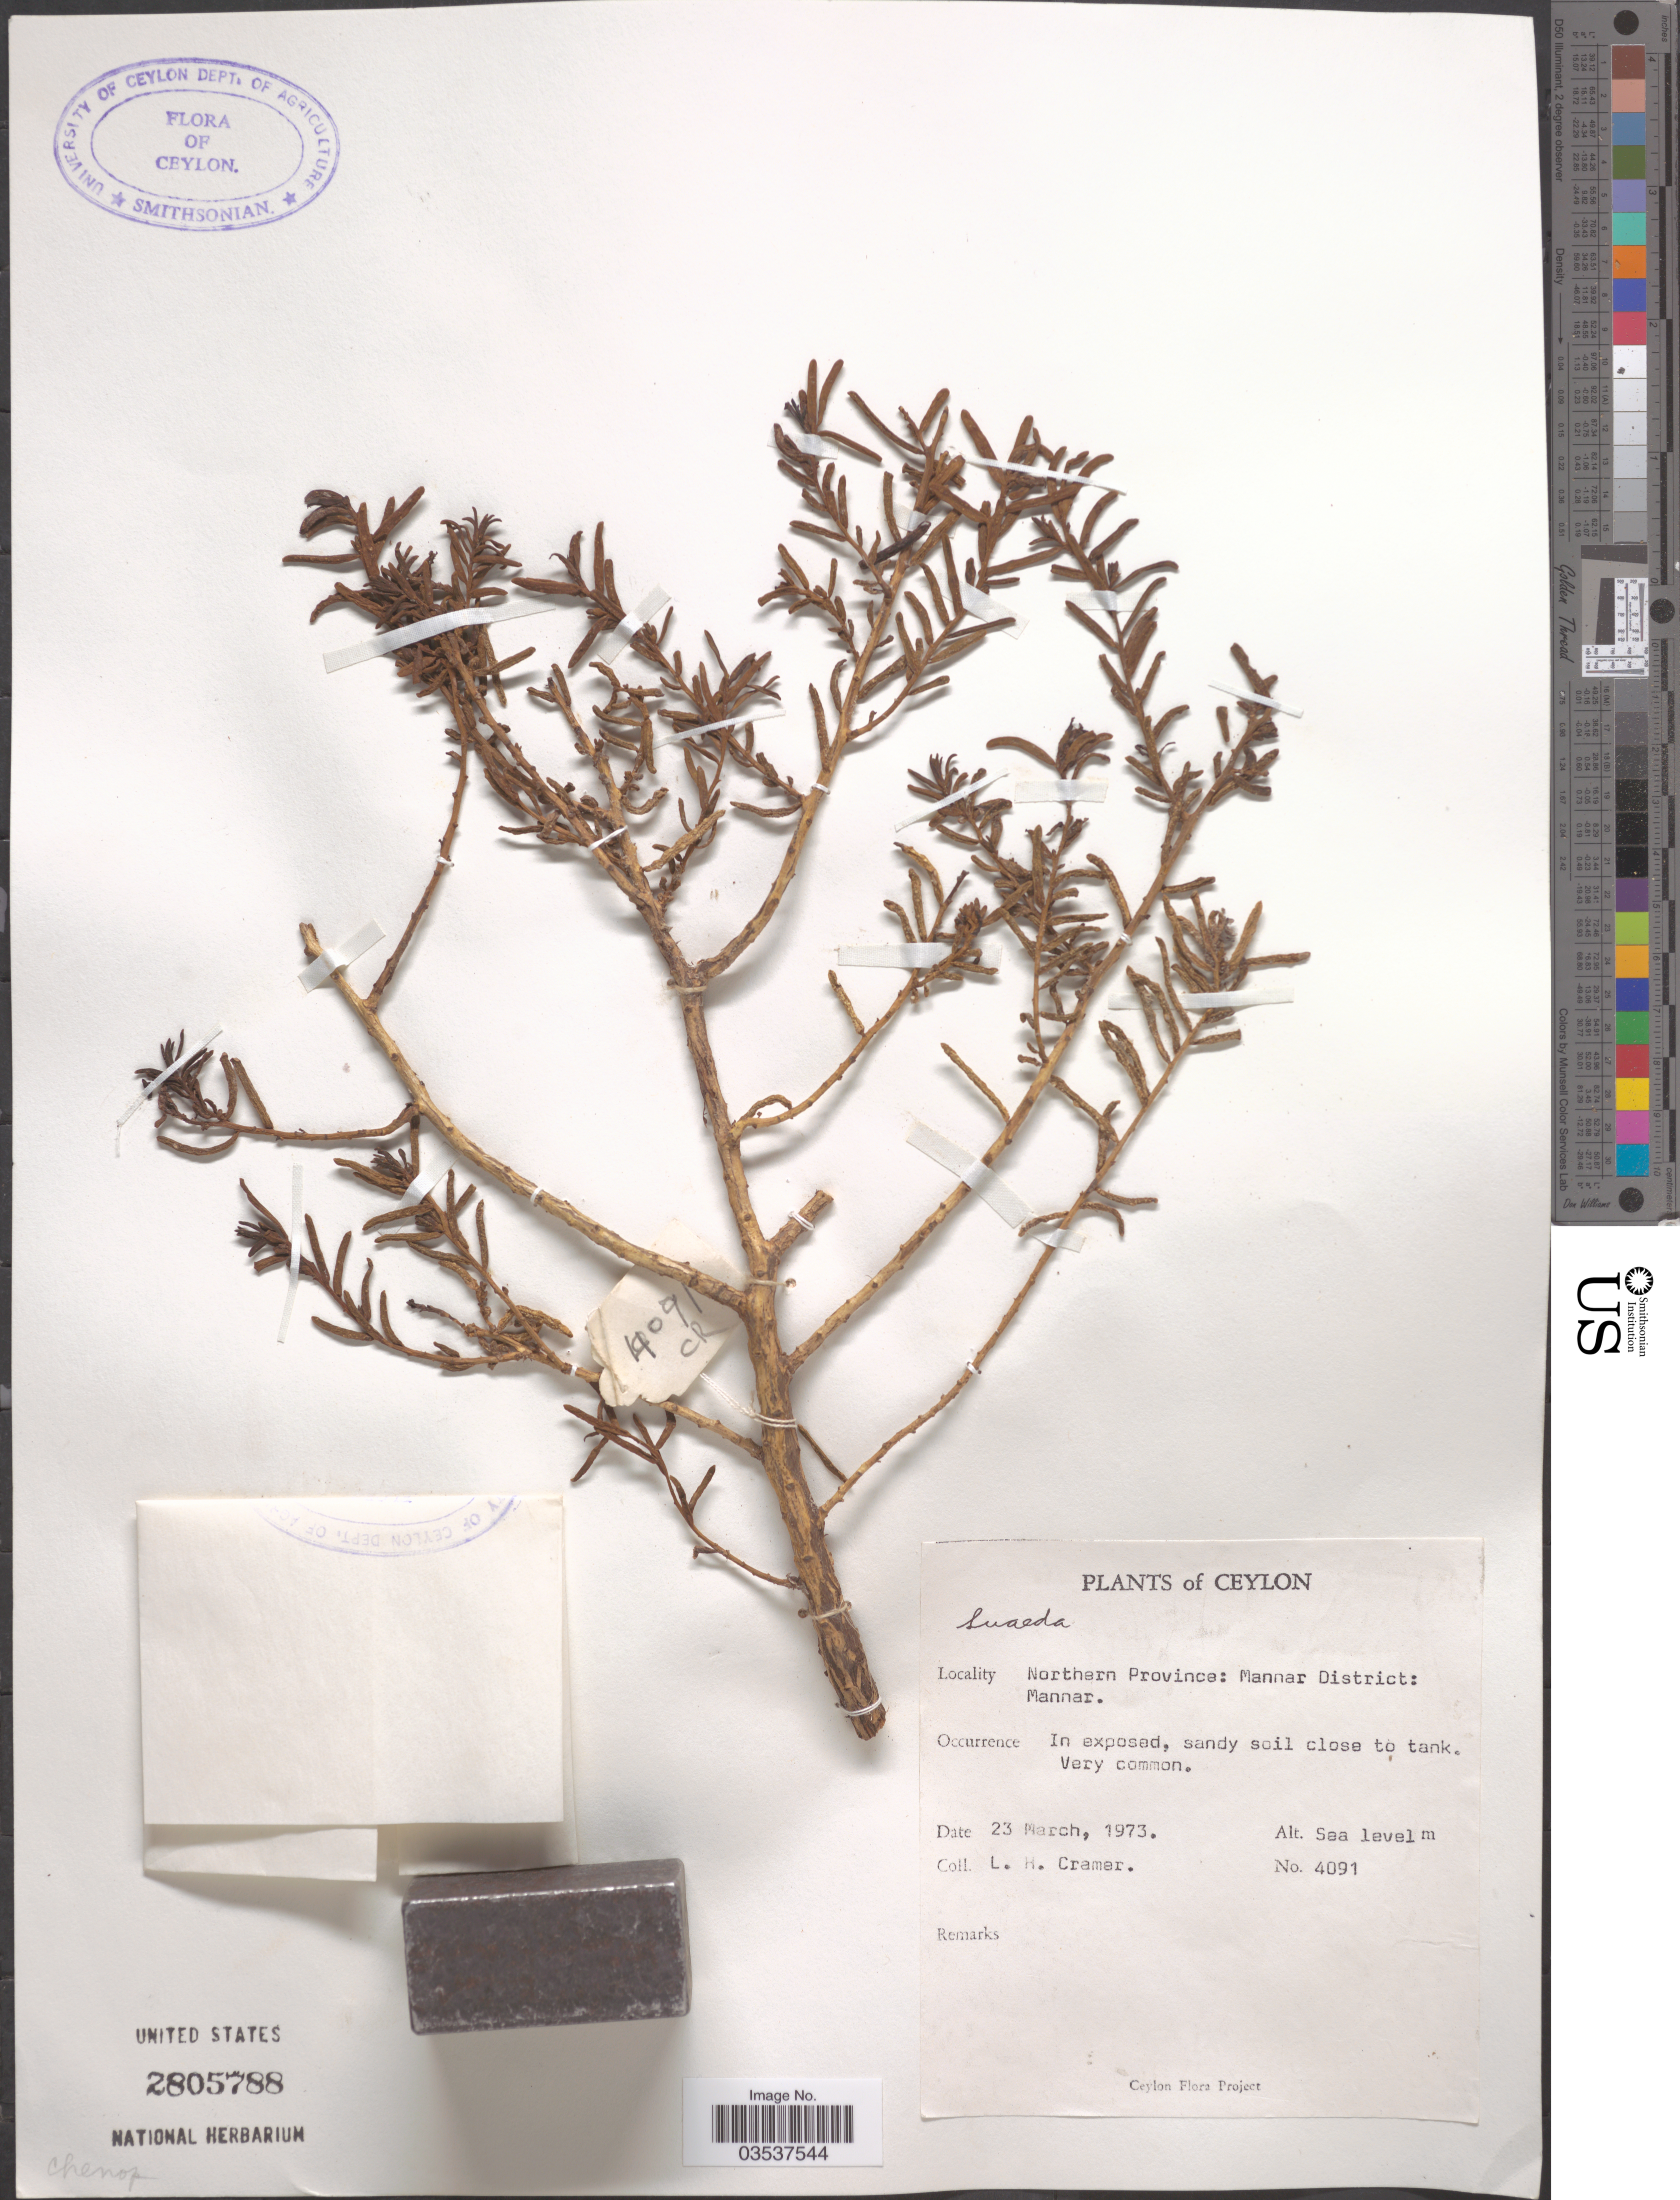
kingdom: Plantae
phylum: Tracheophyta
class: Magnoliopsida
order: Caryophyllales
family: Amaranthaceae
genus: Suaeda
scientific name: Suaeda sp.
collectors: L. H. Cramer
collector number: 4091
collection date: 1973-03-23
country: Sri Lanka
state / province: Northern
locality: Ceylon. Mannar District: Mannar.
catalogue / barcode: US 2805788